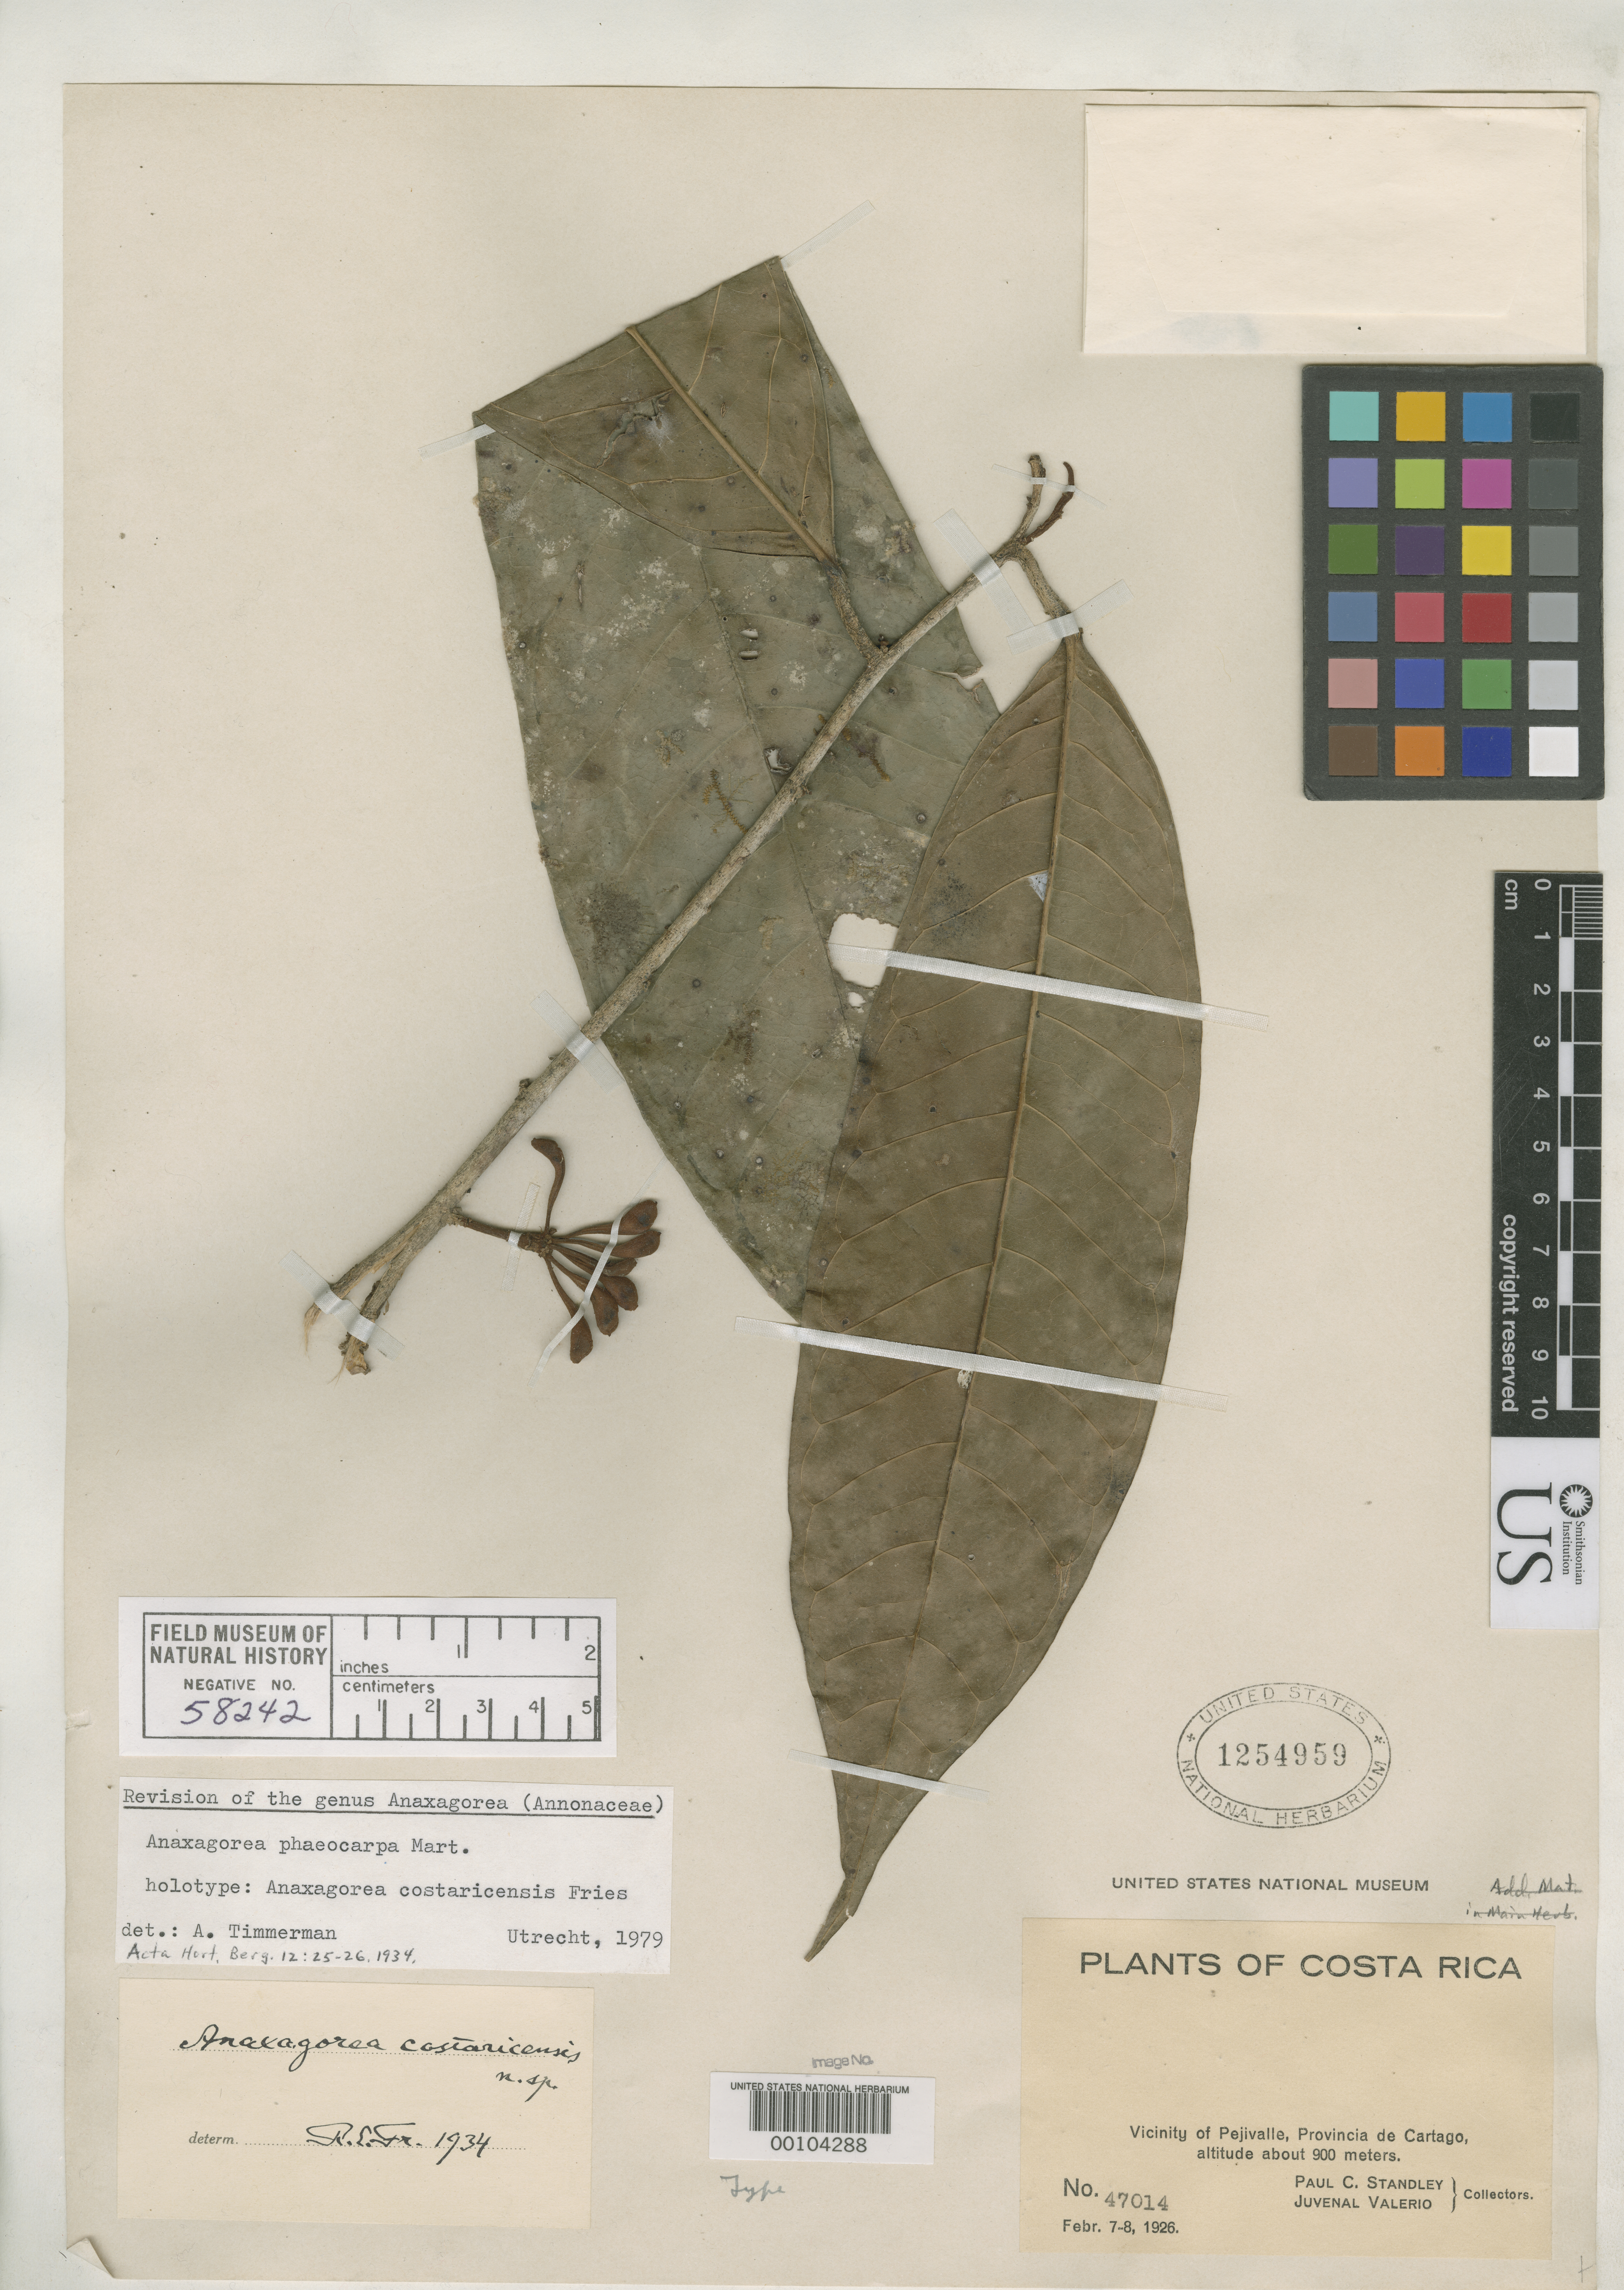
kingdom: Plantae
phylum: Tracheophyta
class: Magnoliopsida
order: Magnoliales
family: Annonaceae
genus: Anaxagorea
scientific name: Anaxagorea costaricensis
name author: R.E. Fr.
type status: Holotype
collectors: P. C. Standley & J. Valerio R.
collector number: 47014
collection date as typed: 07 Feb 1926 to 08 Feb 1926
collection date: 1926-02-07/1926-02-08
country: Costa Rica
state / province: Cartago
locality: Vicinity of Pejivalle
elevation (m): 900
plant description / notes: Unclear whether US sheets 1254959 & 1254960 are holotype & isotype, or both part of holotype mounted on 2 sheets.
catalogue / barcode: US 1254959